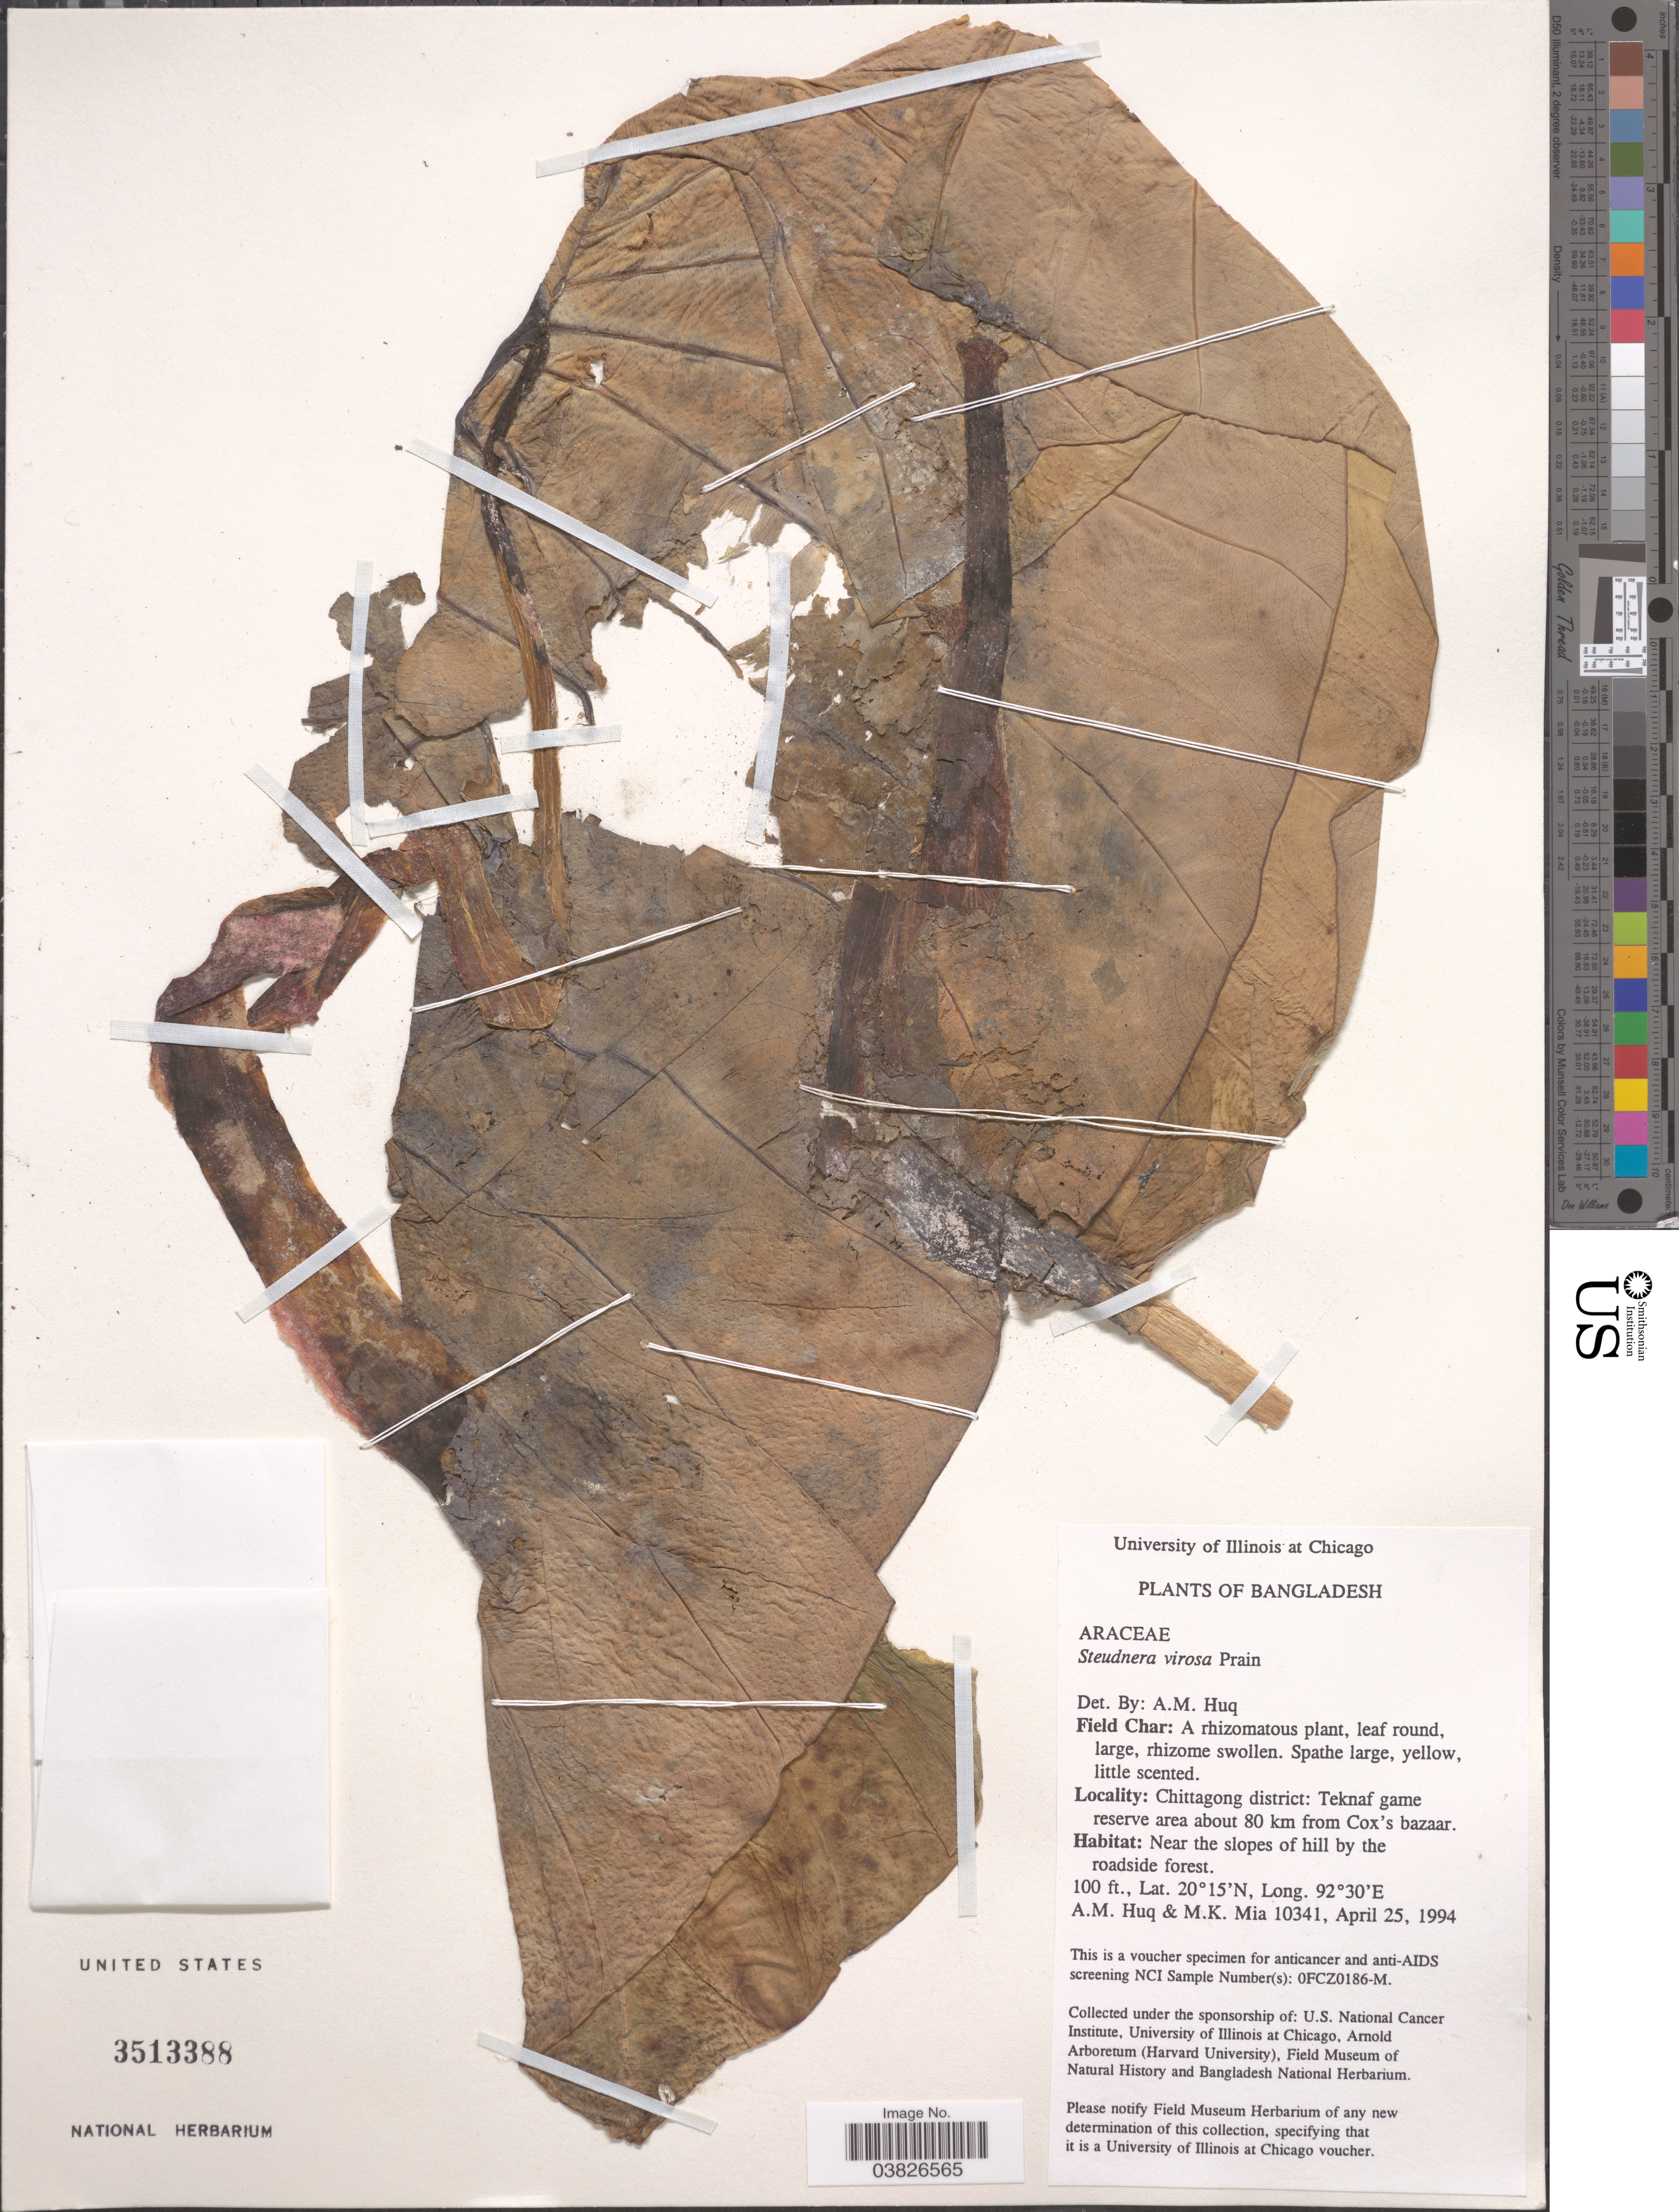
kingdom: Plantae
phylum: Tracheophyta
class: Liliopsida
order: Alismatales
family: Araceae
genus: Steudnera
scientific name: Steudnera virosa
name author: (Roxb.) Prain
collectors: A. M. Huq & M. Mia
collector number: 10341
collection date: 1994-04-25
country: Bangladesh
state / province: Chittagong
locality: Chittagong district: Teknaf game reserve area about 80 km from Cox's bazaar.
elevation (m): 30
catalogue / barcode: US 3513388